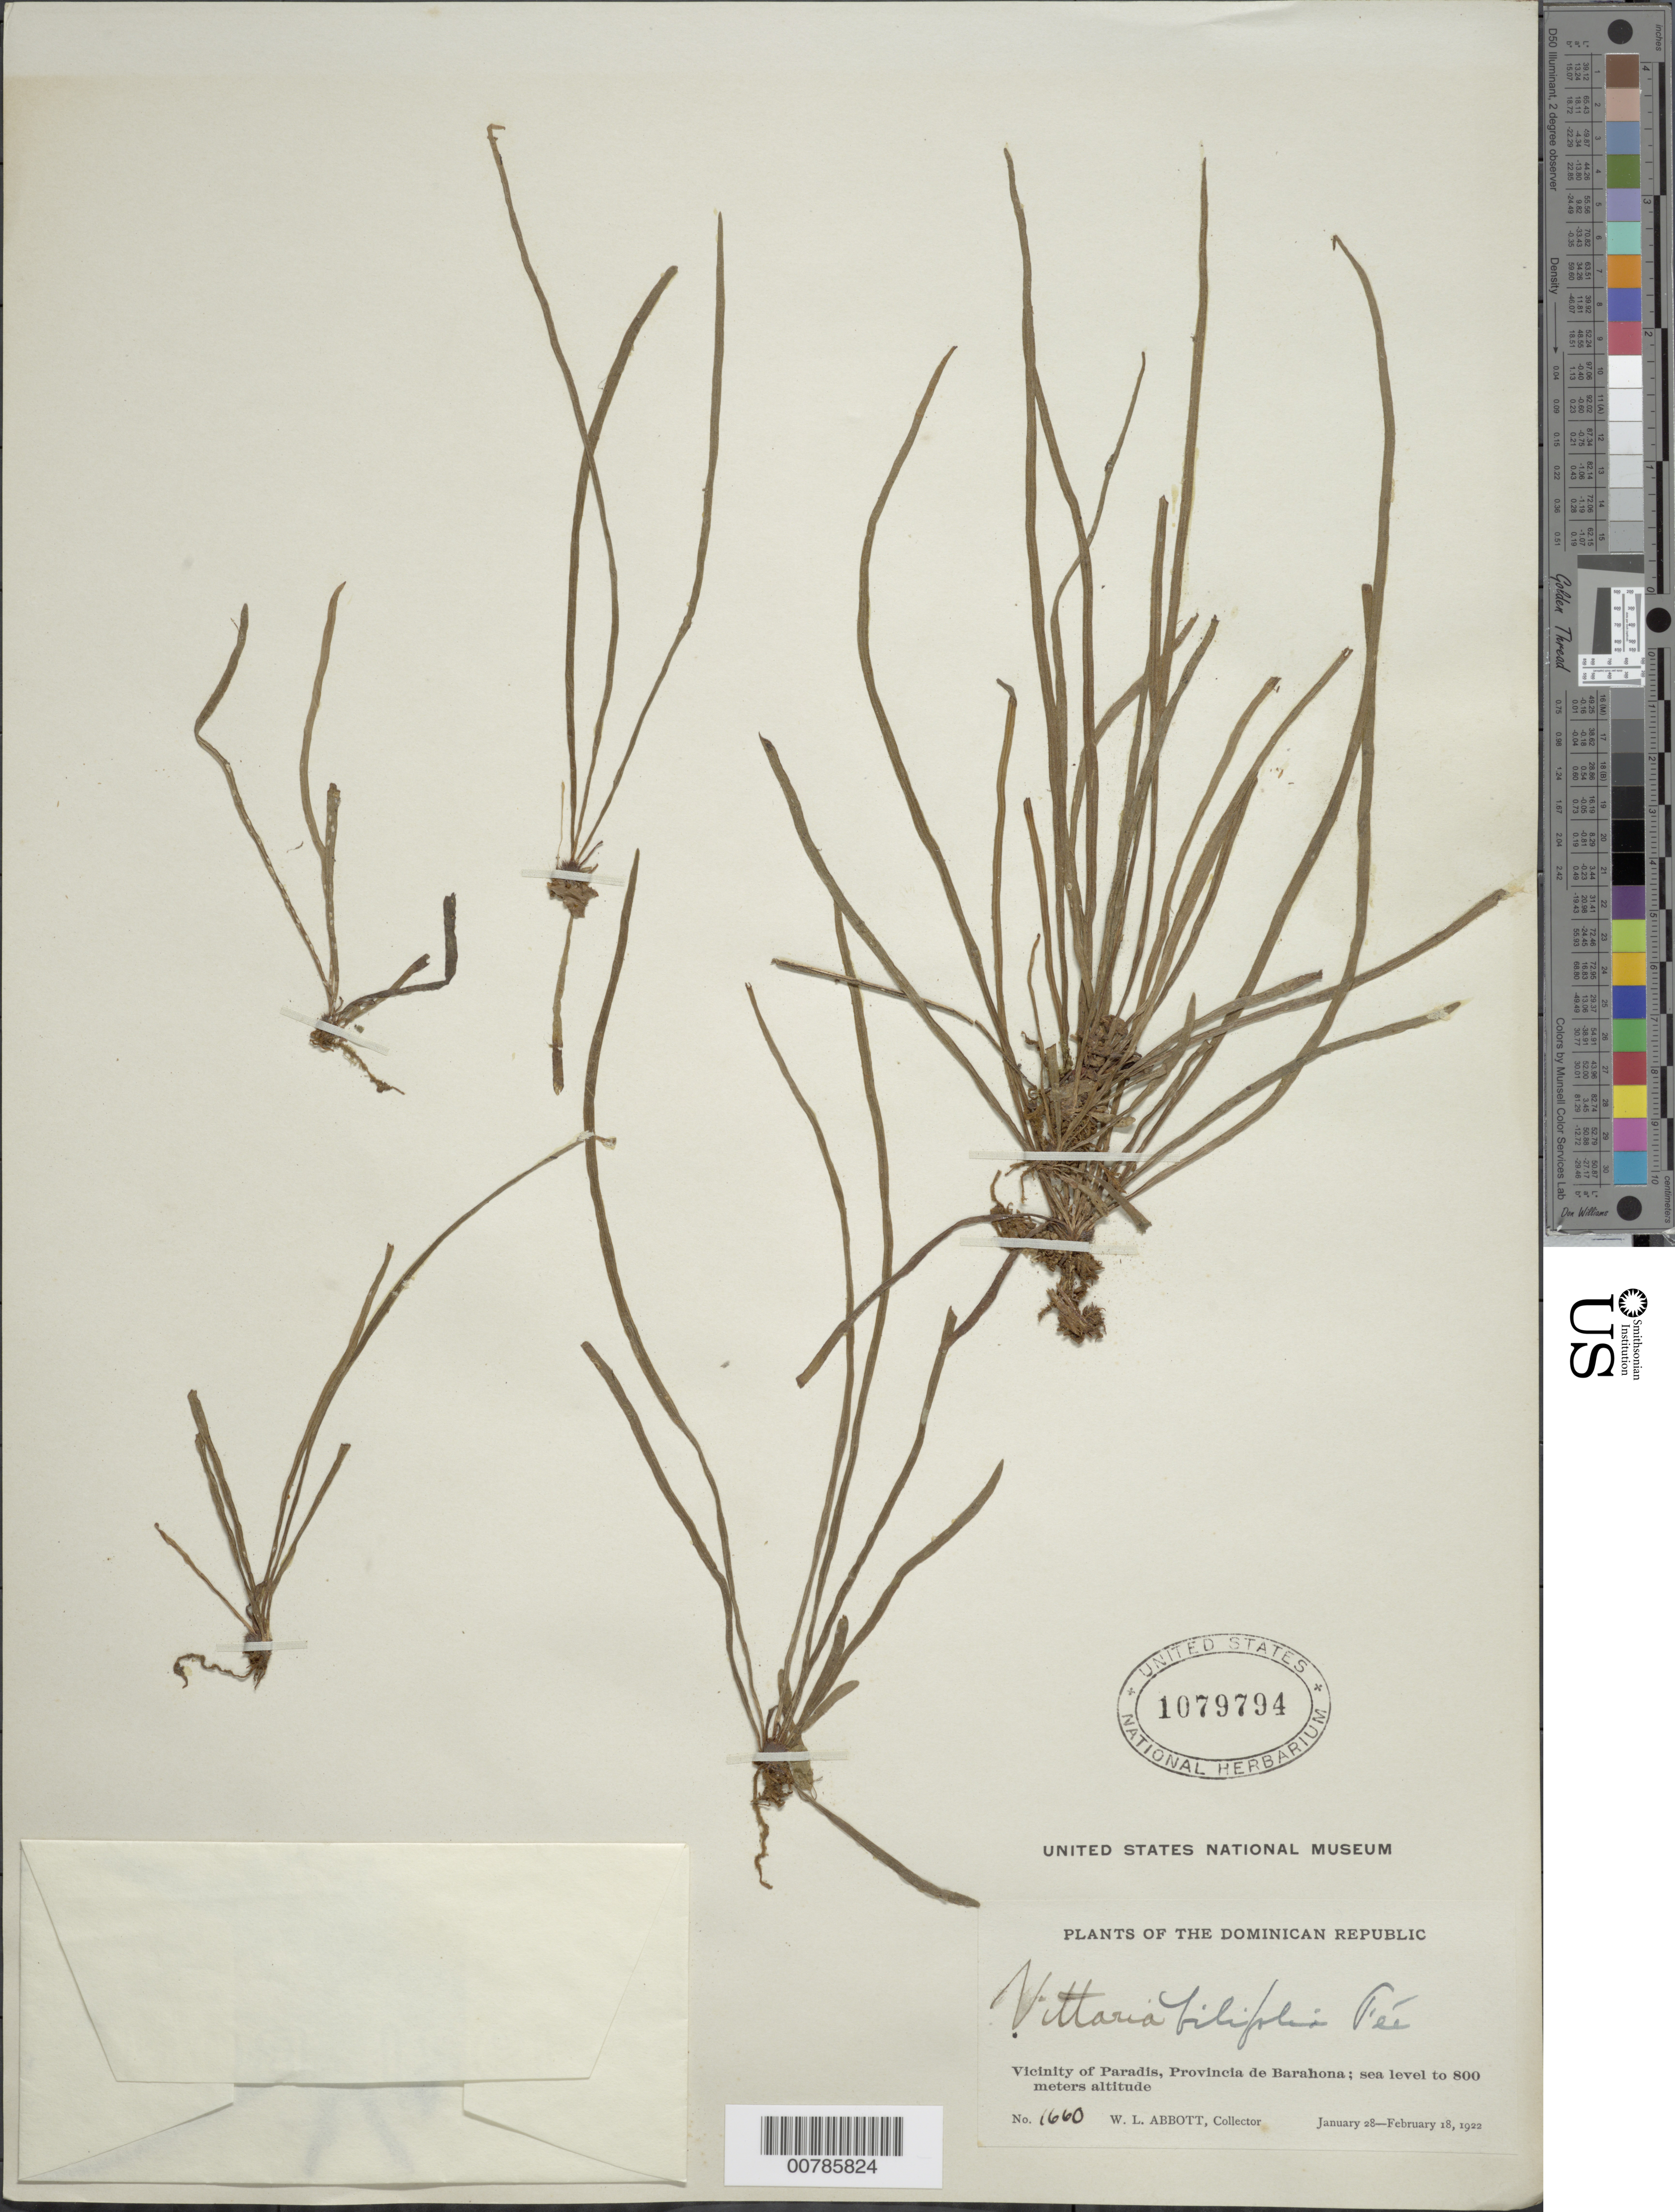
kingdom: Plantae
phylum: Tracheophyta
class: Polypodiopsida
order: Polypodiales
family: Pteridaceae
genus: Vittaria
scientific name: Vittaria graminifolia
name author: Kaulf.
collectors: W. L. Abbott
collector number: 1660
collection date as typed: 28 Feb 1922 18 Feb 1922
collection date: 1922-02-18/1922-02-28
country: Dominican Republic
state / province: Barahona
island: Hispaniola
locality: Paradis, viciity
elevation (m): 0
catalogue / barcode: US 1079794